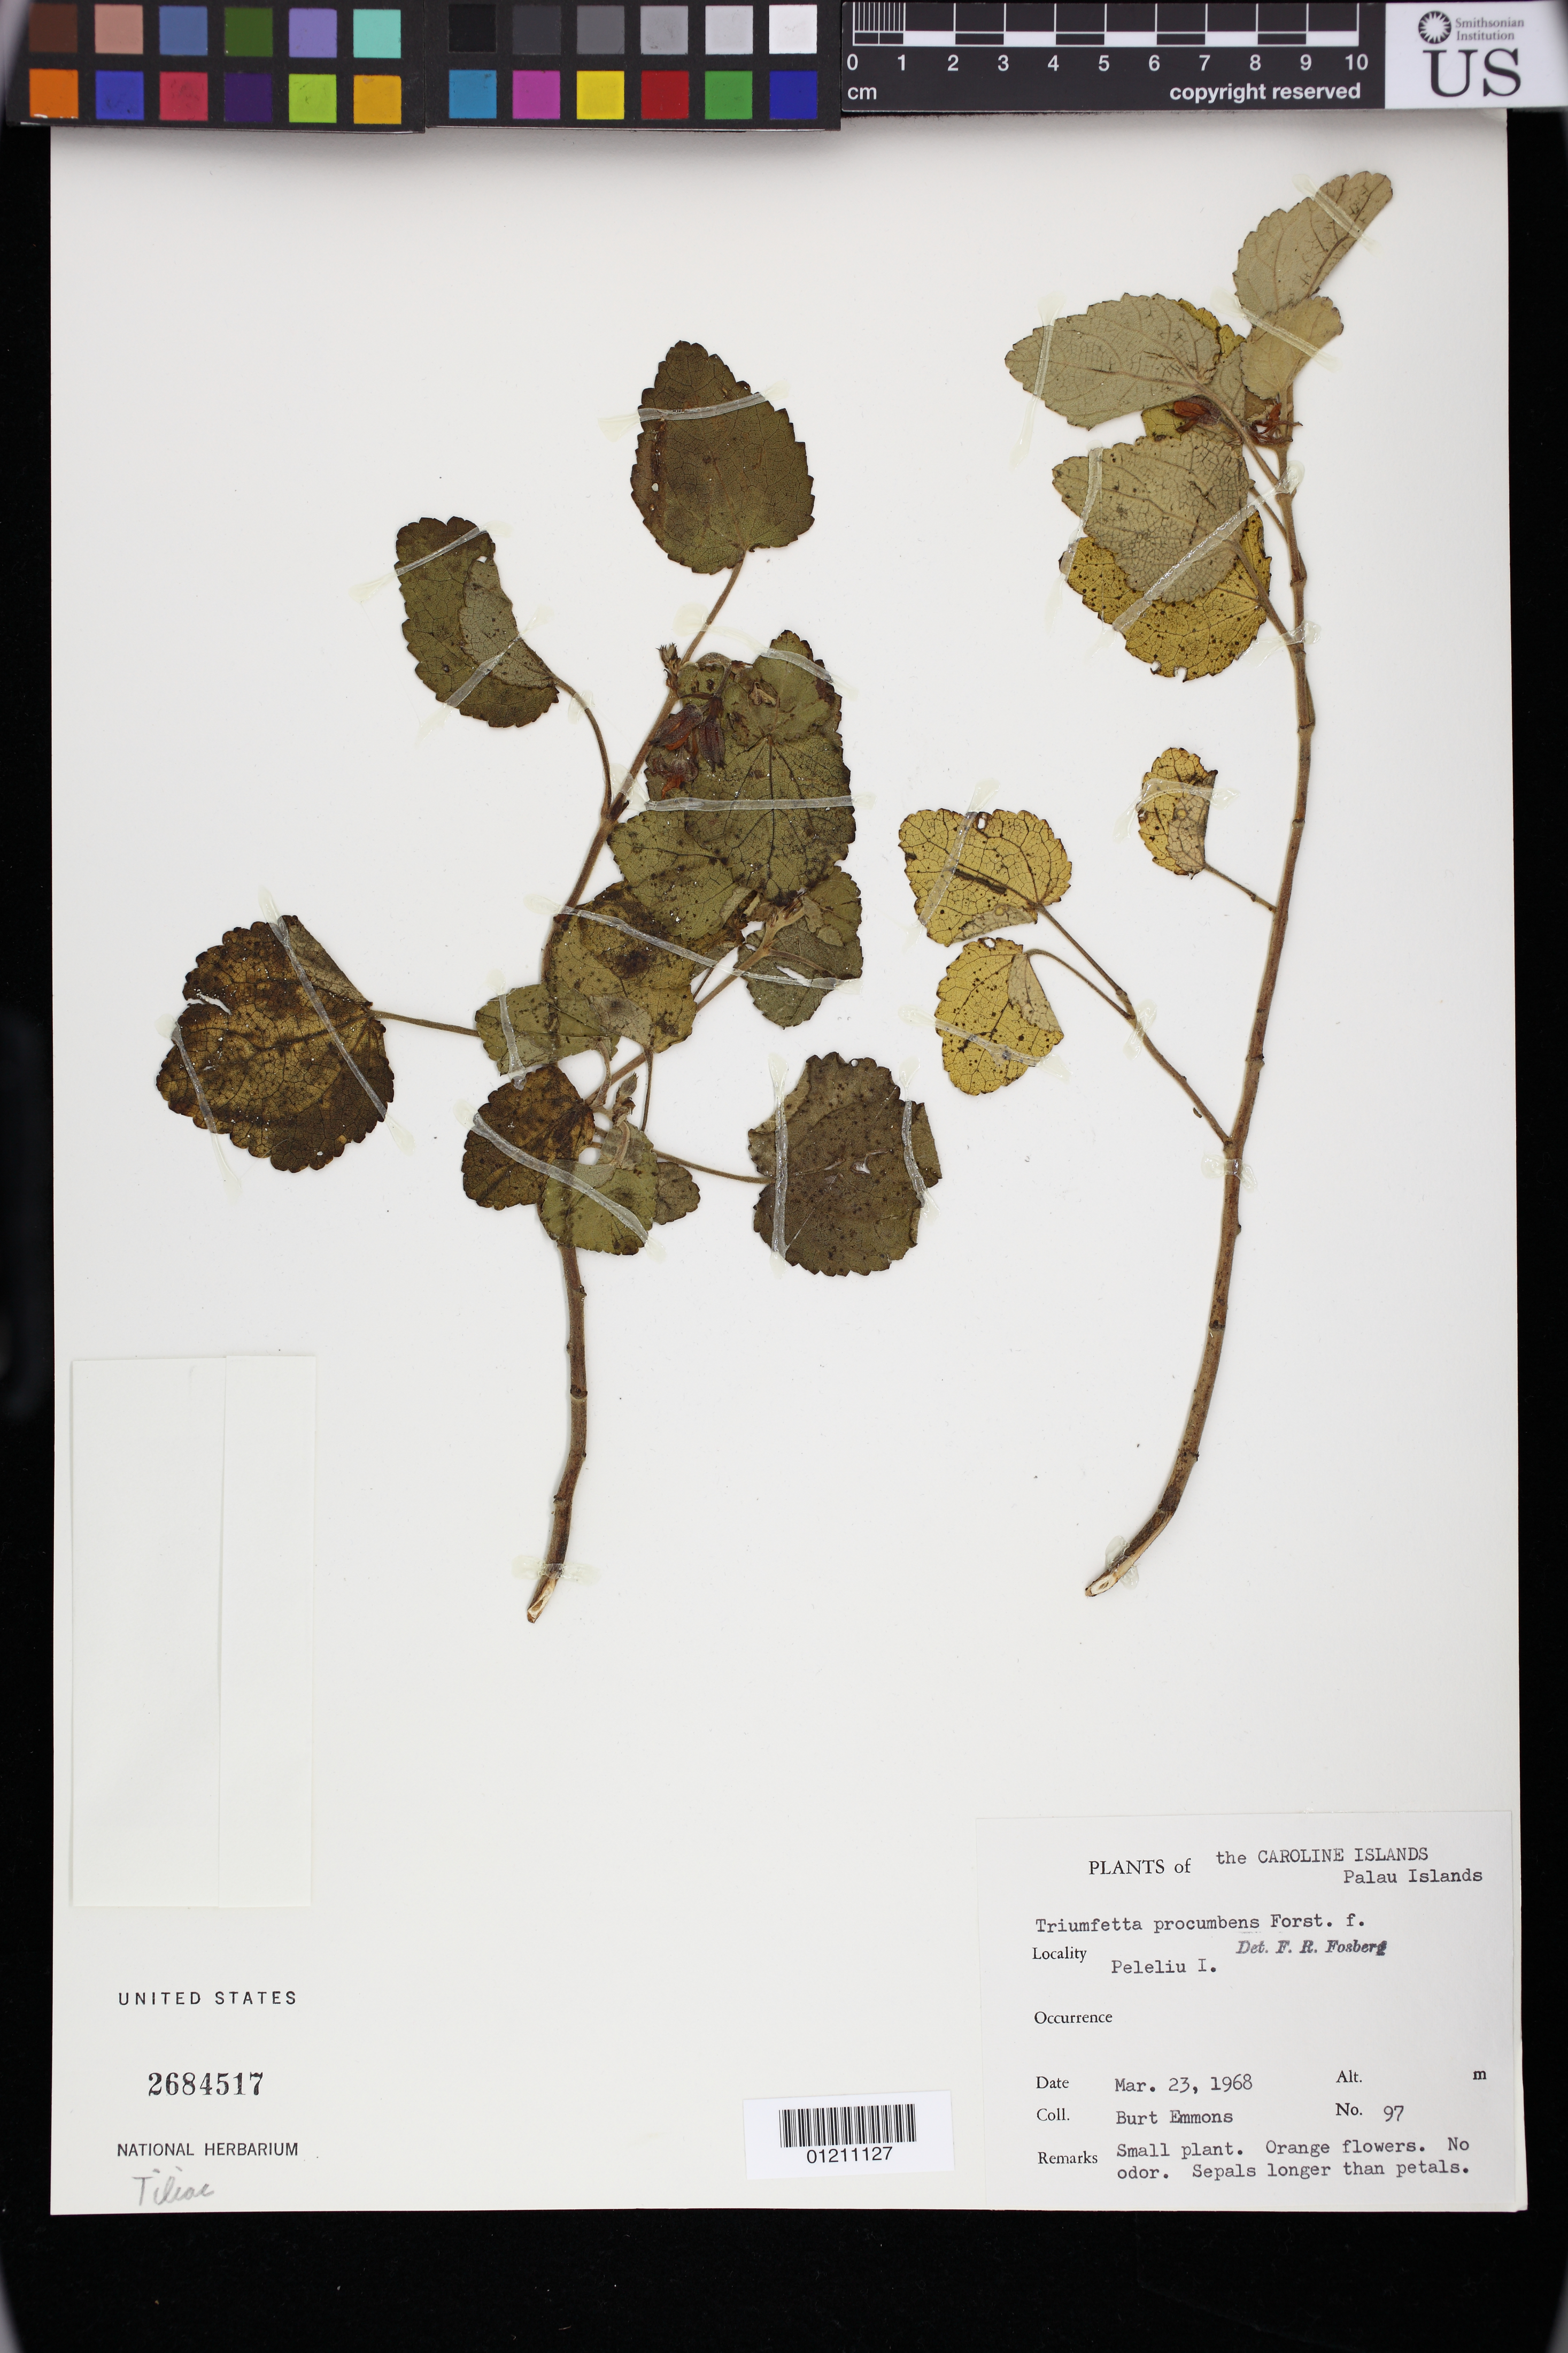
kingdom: Plantae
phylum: Tracheophyta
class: Magnoliopsida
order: Malvales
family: Malvaceae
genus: Triumfetta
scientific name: Triumfetta procumbens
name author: G. Forst.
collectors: B. Emmons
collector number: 97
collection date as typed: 23 Mar 1968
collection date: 1968-03-23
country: Palau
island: Beliliou [Peleliu]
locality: Peleliu I.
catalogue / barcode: US 2684517